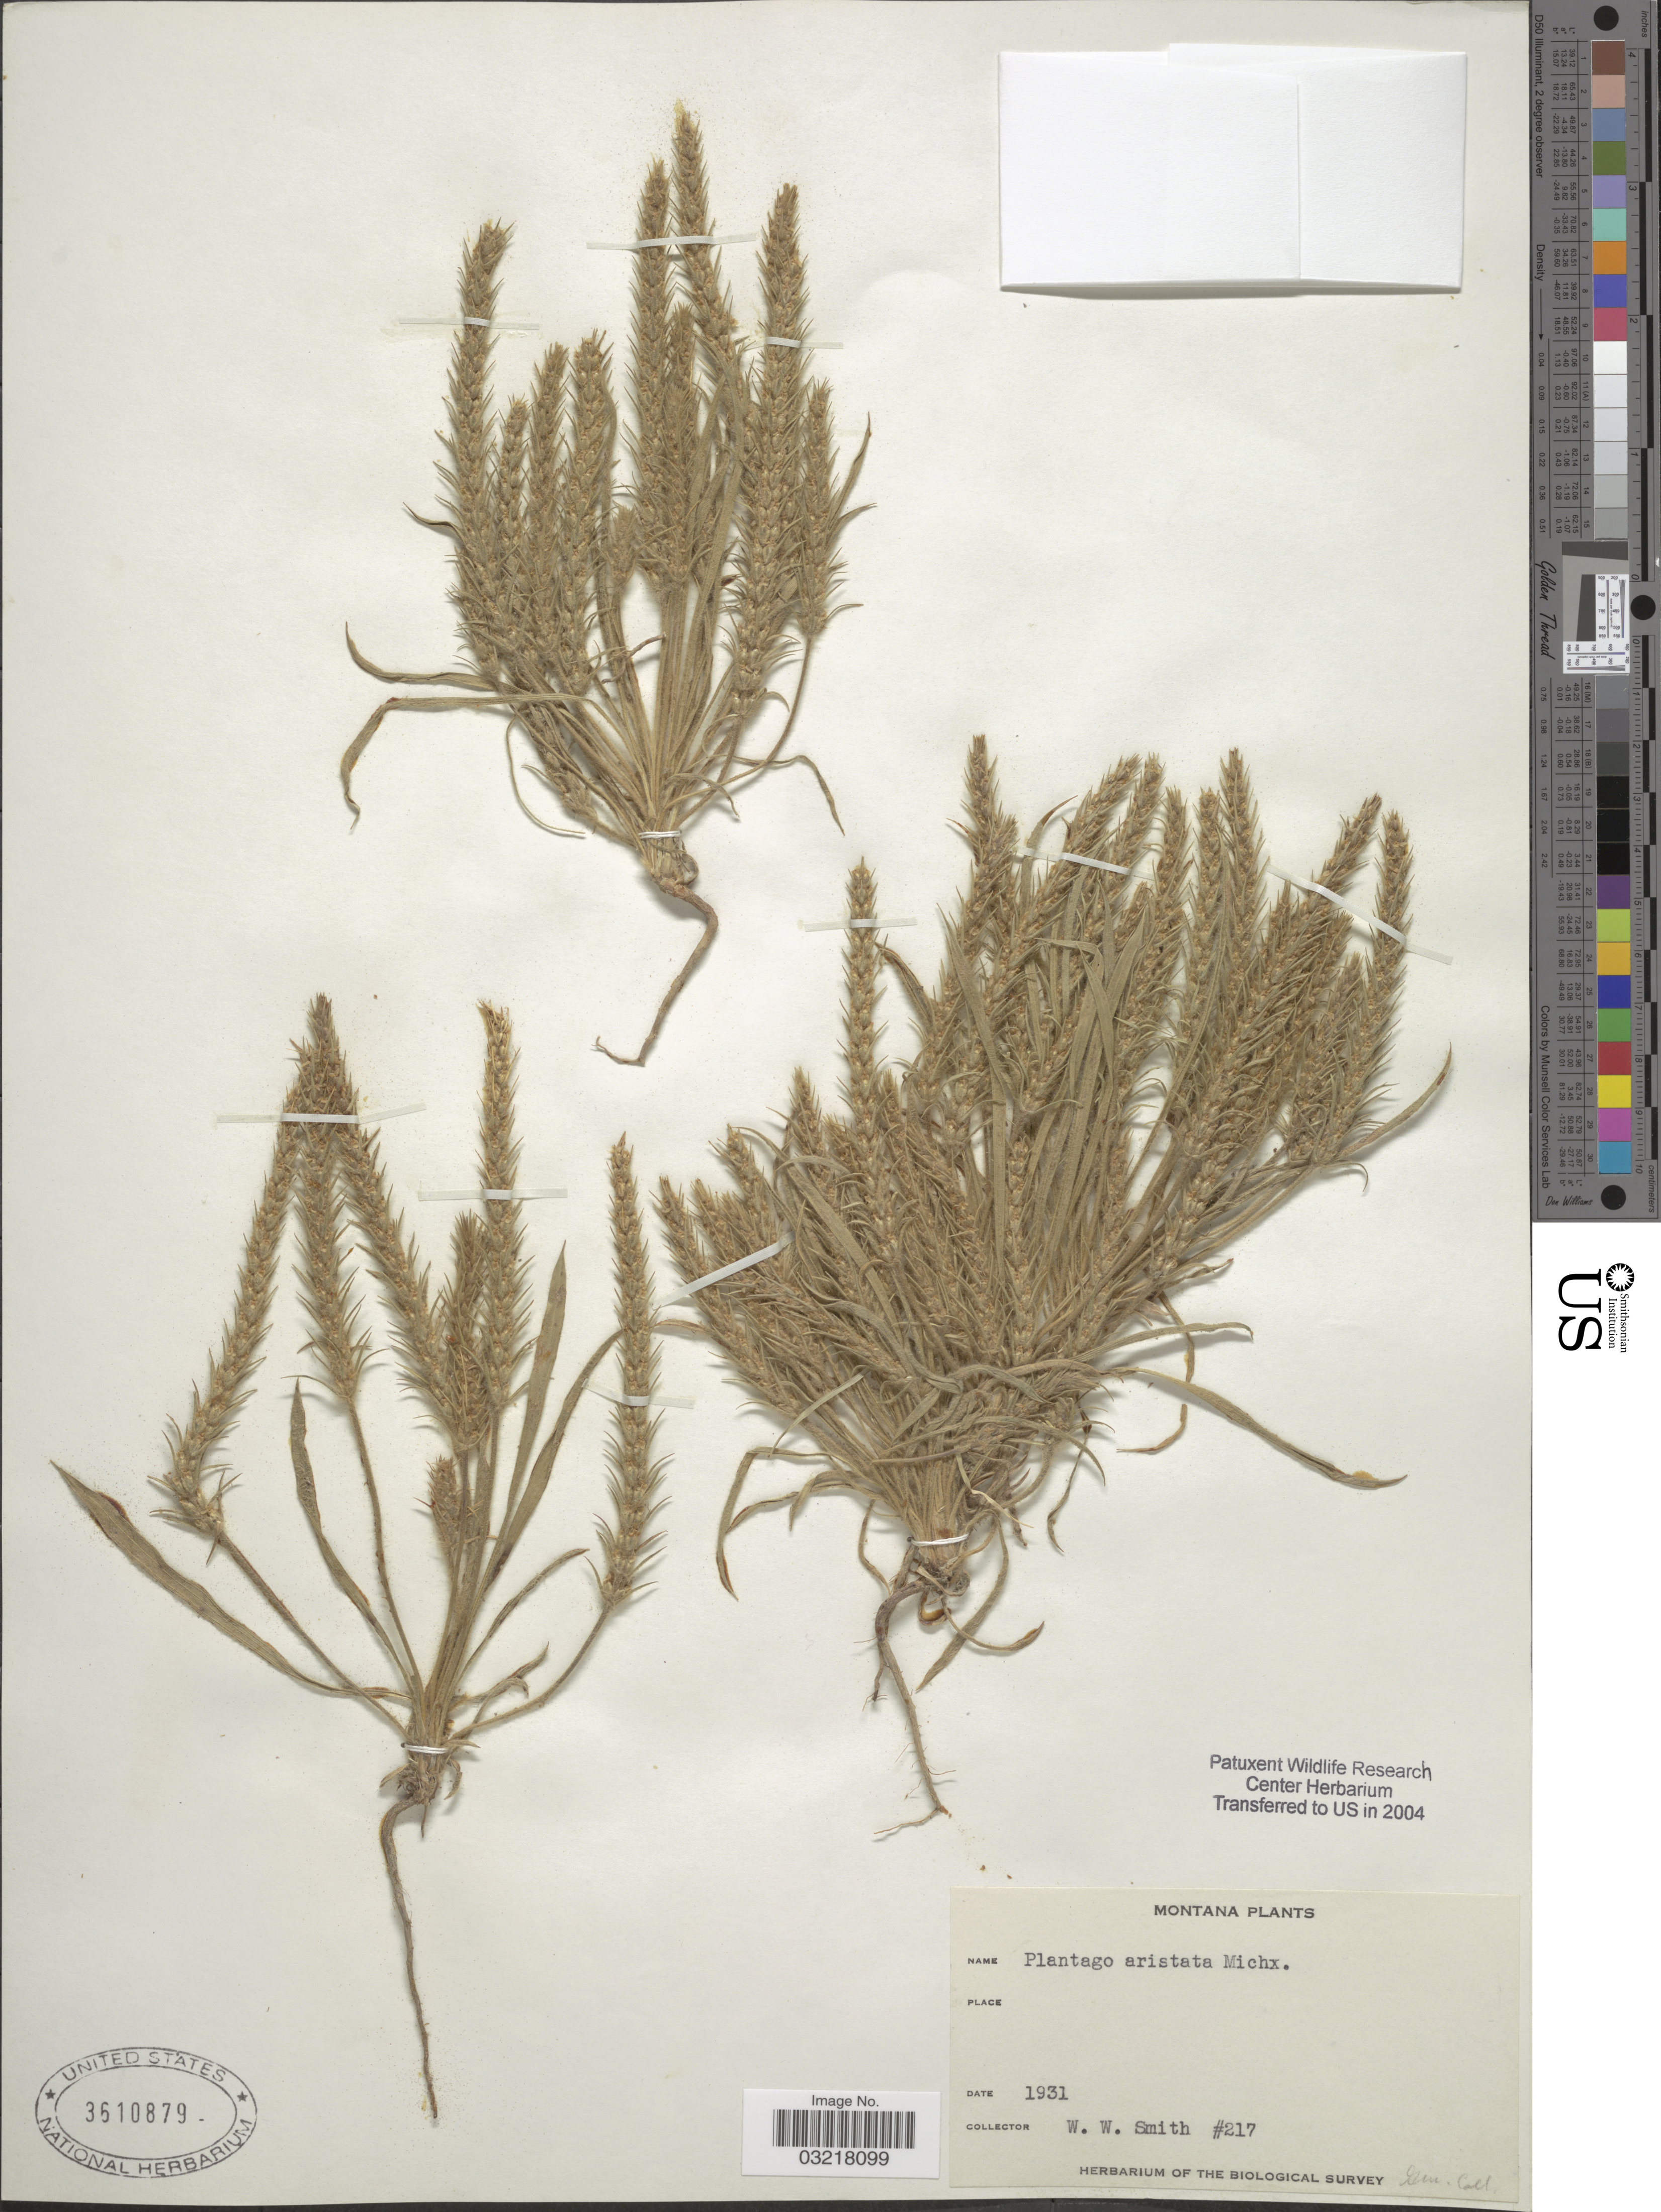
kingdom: Plantae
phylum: Tracheophyta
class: Magnoliopsida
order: Lamiales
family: Plantaginaceae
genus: Plantago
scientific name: Plantago aristata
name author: Michx.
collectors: W. W. Smith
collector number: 217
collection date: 1931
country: United States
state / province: Montana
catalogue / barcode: US 3610879